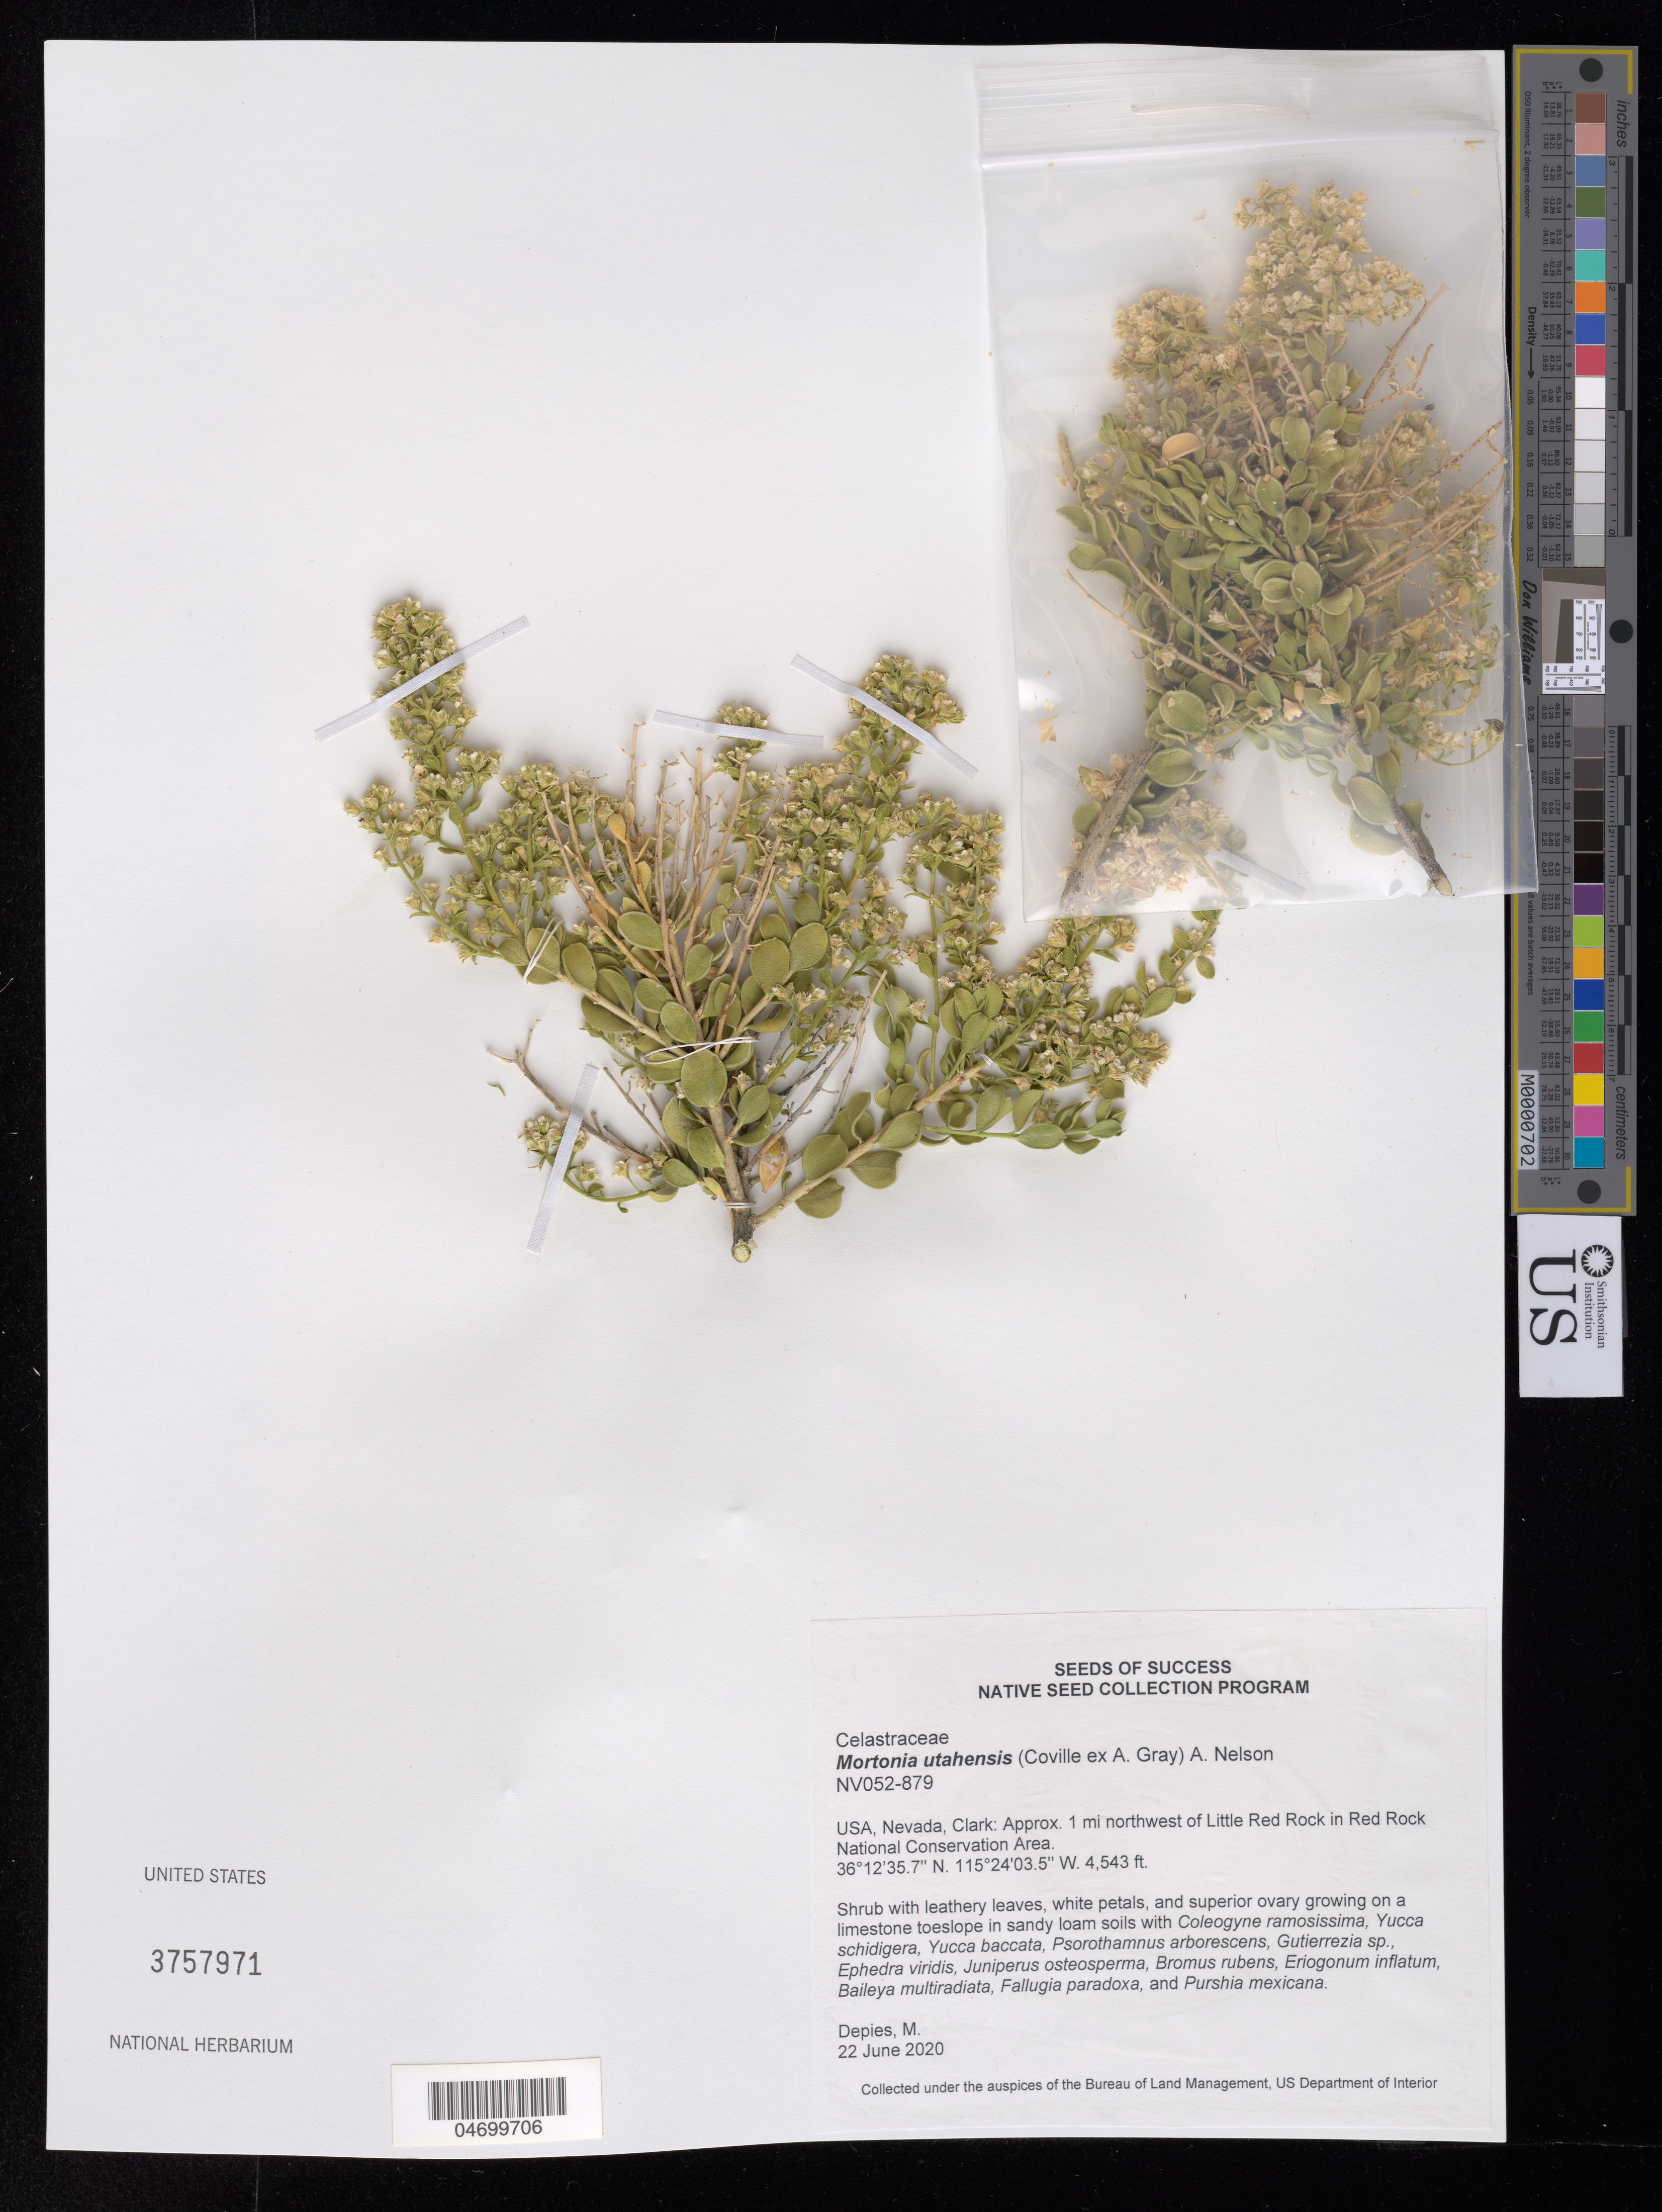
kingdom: Plantae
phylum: Tracheophyta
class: Magnoliopsida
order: Celastrales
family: Celastraceae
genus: Mortonia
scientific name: Mortonia utahensis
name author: (Coville ex Trel.) A. Nelson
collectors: M. Depies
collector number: NV052-879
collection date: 2020-06-22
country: United States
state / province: Nevada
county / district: Clark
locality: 1 mi. NW of Little Red Rock in Red Rock National Conservation Area.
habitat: Sandy loam soils. Limestone toeslope. With Yucca baccata, Ephedra viridus, Bromus rubens, Purshia mexicana, etc.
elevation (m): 1385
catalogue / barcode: US 3757971